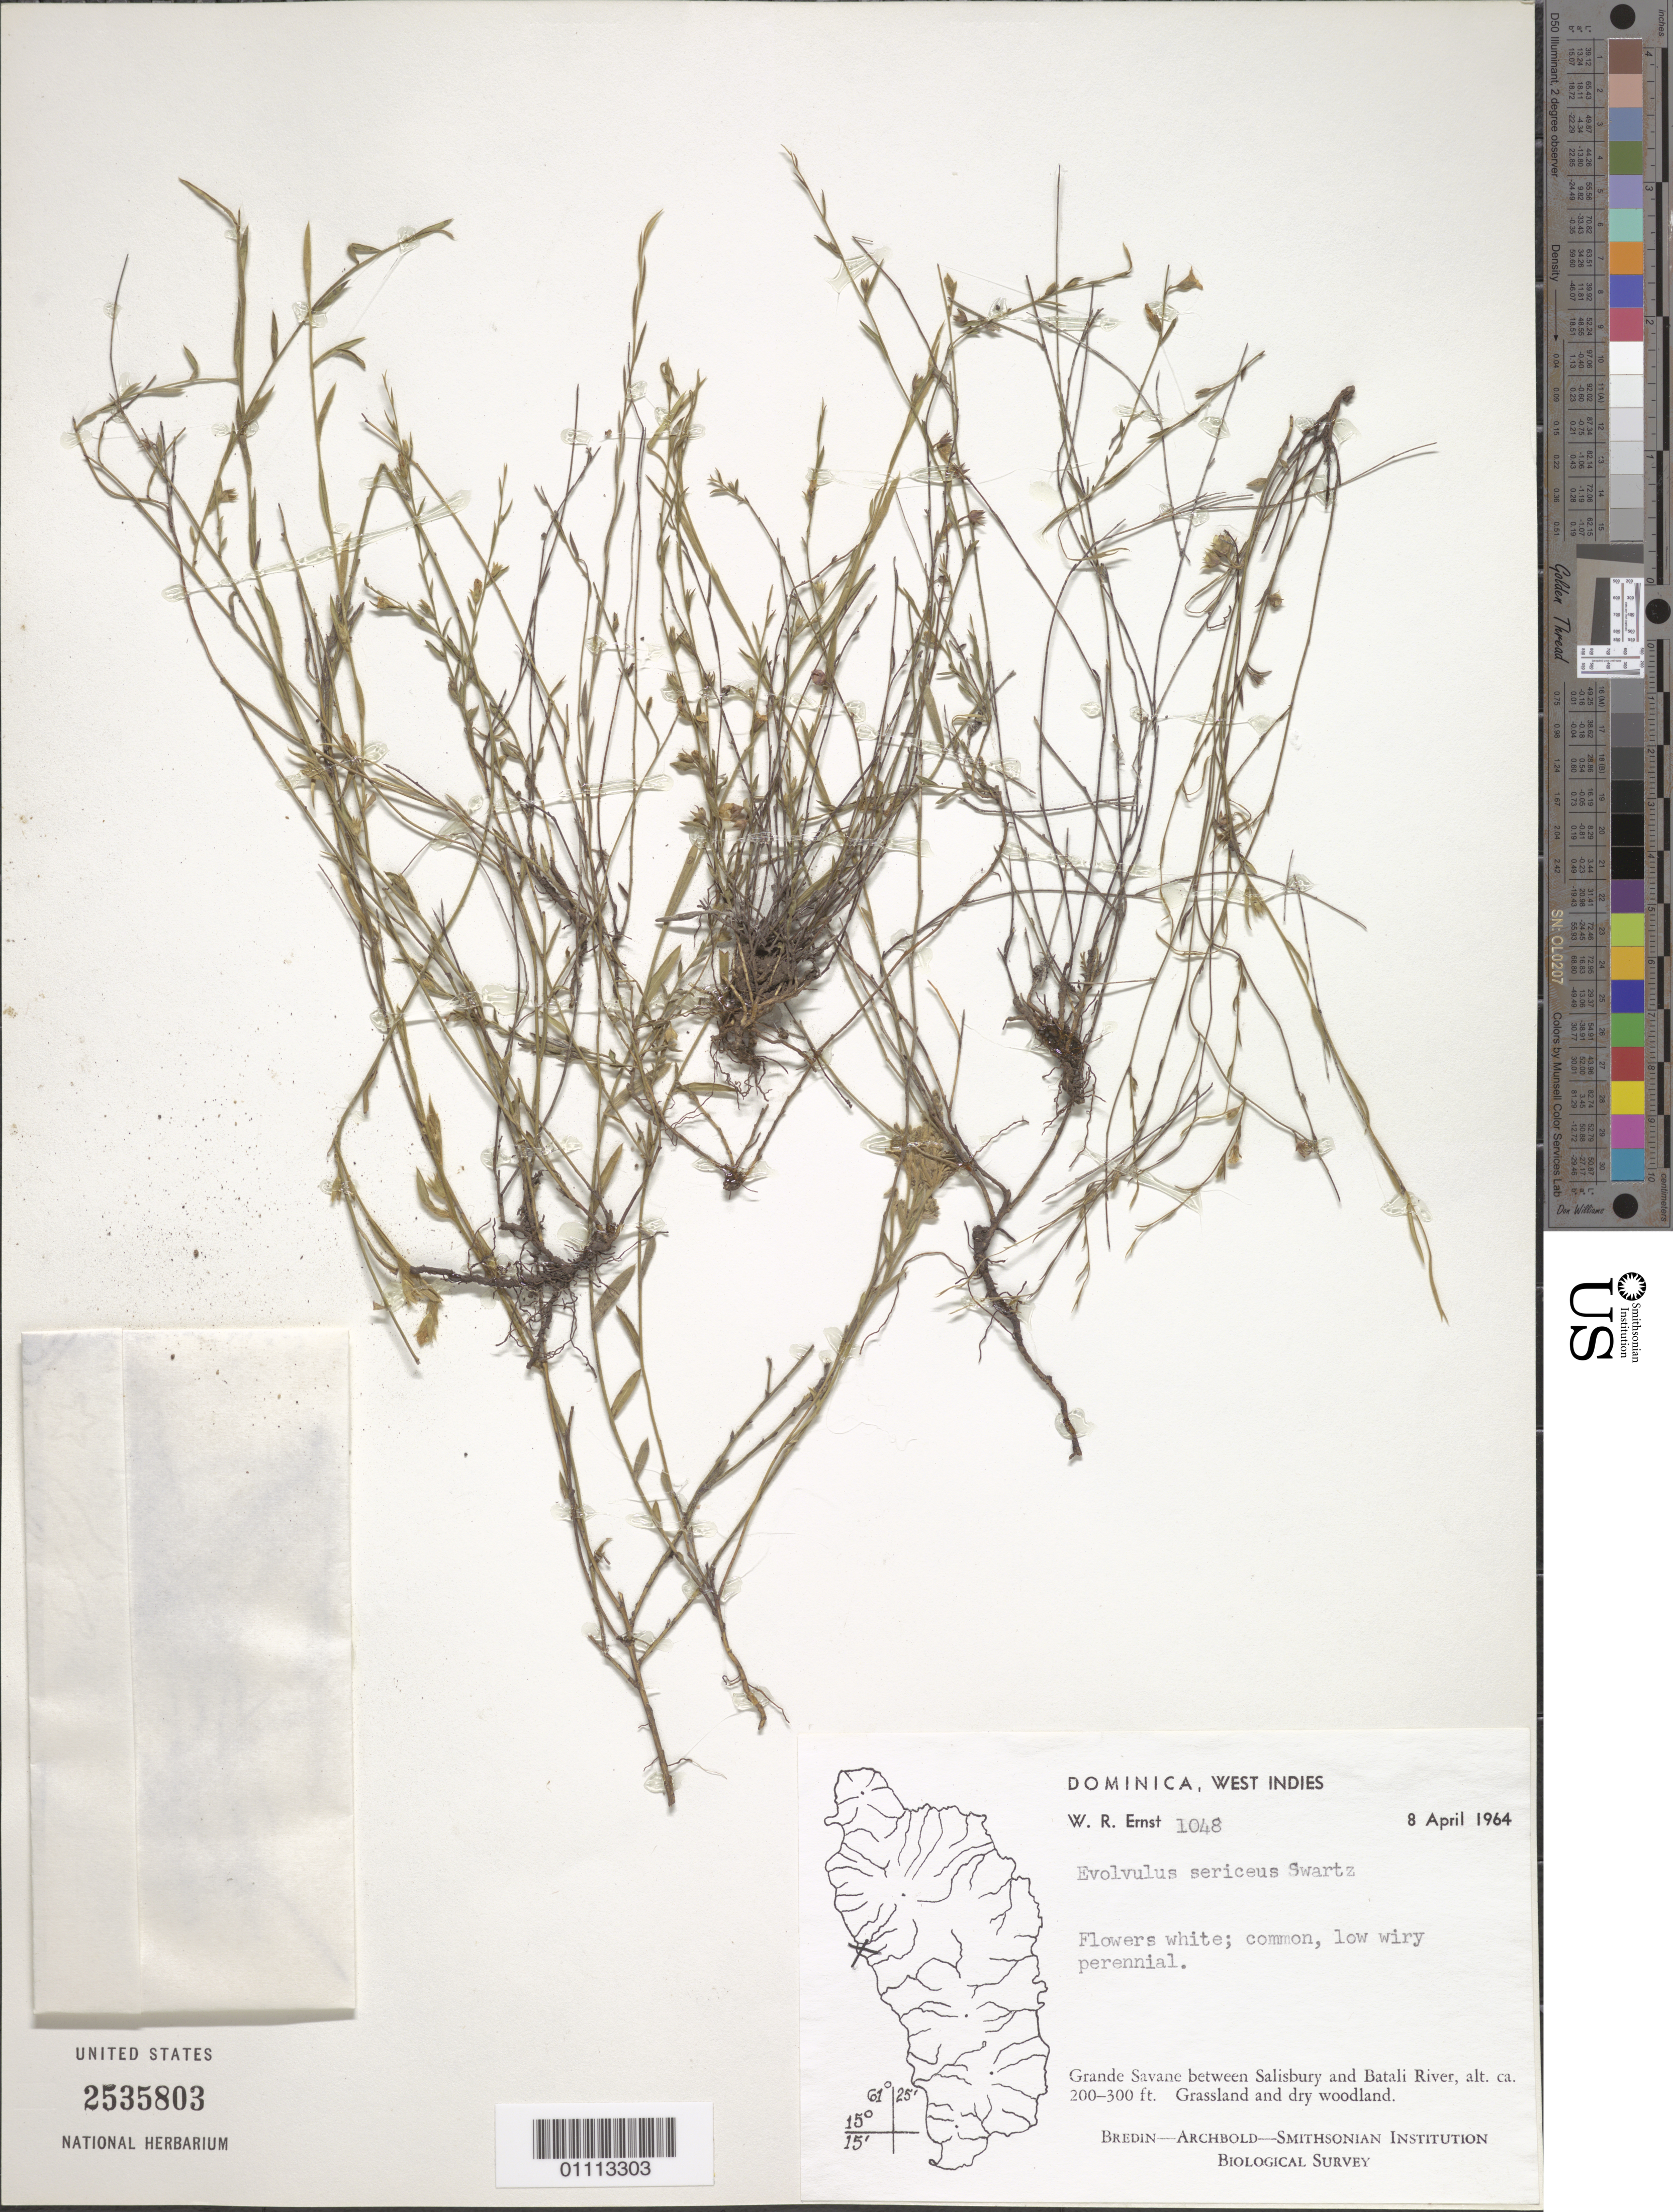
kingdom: Plantae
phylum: Tracheophyta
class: Magnoliopsida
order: Solanales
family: Convolvulaceae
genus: Evolvulus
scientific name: Evolvulus sericeus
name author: Sw.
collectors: W. R. Ernst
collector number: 1048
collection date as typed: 08 Apr 1964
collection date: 1964-04-08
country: Dominica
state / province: St. Joseph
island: Dominica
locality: Grand Savane between Salisbury and Batali River. Grassland and dry woodland.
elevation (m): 61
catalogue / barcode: US 2535803